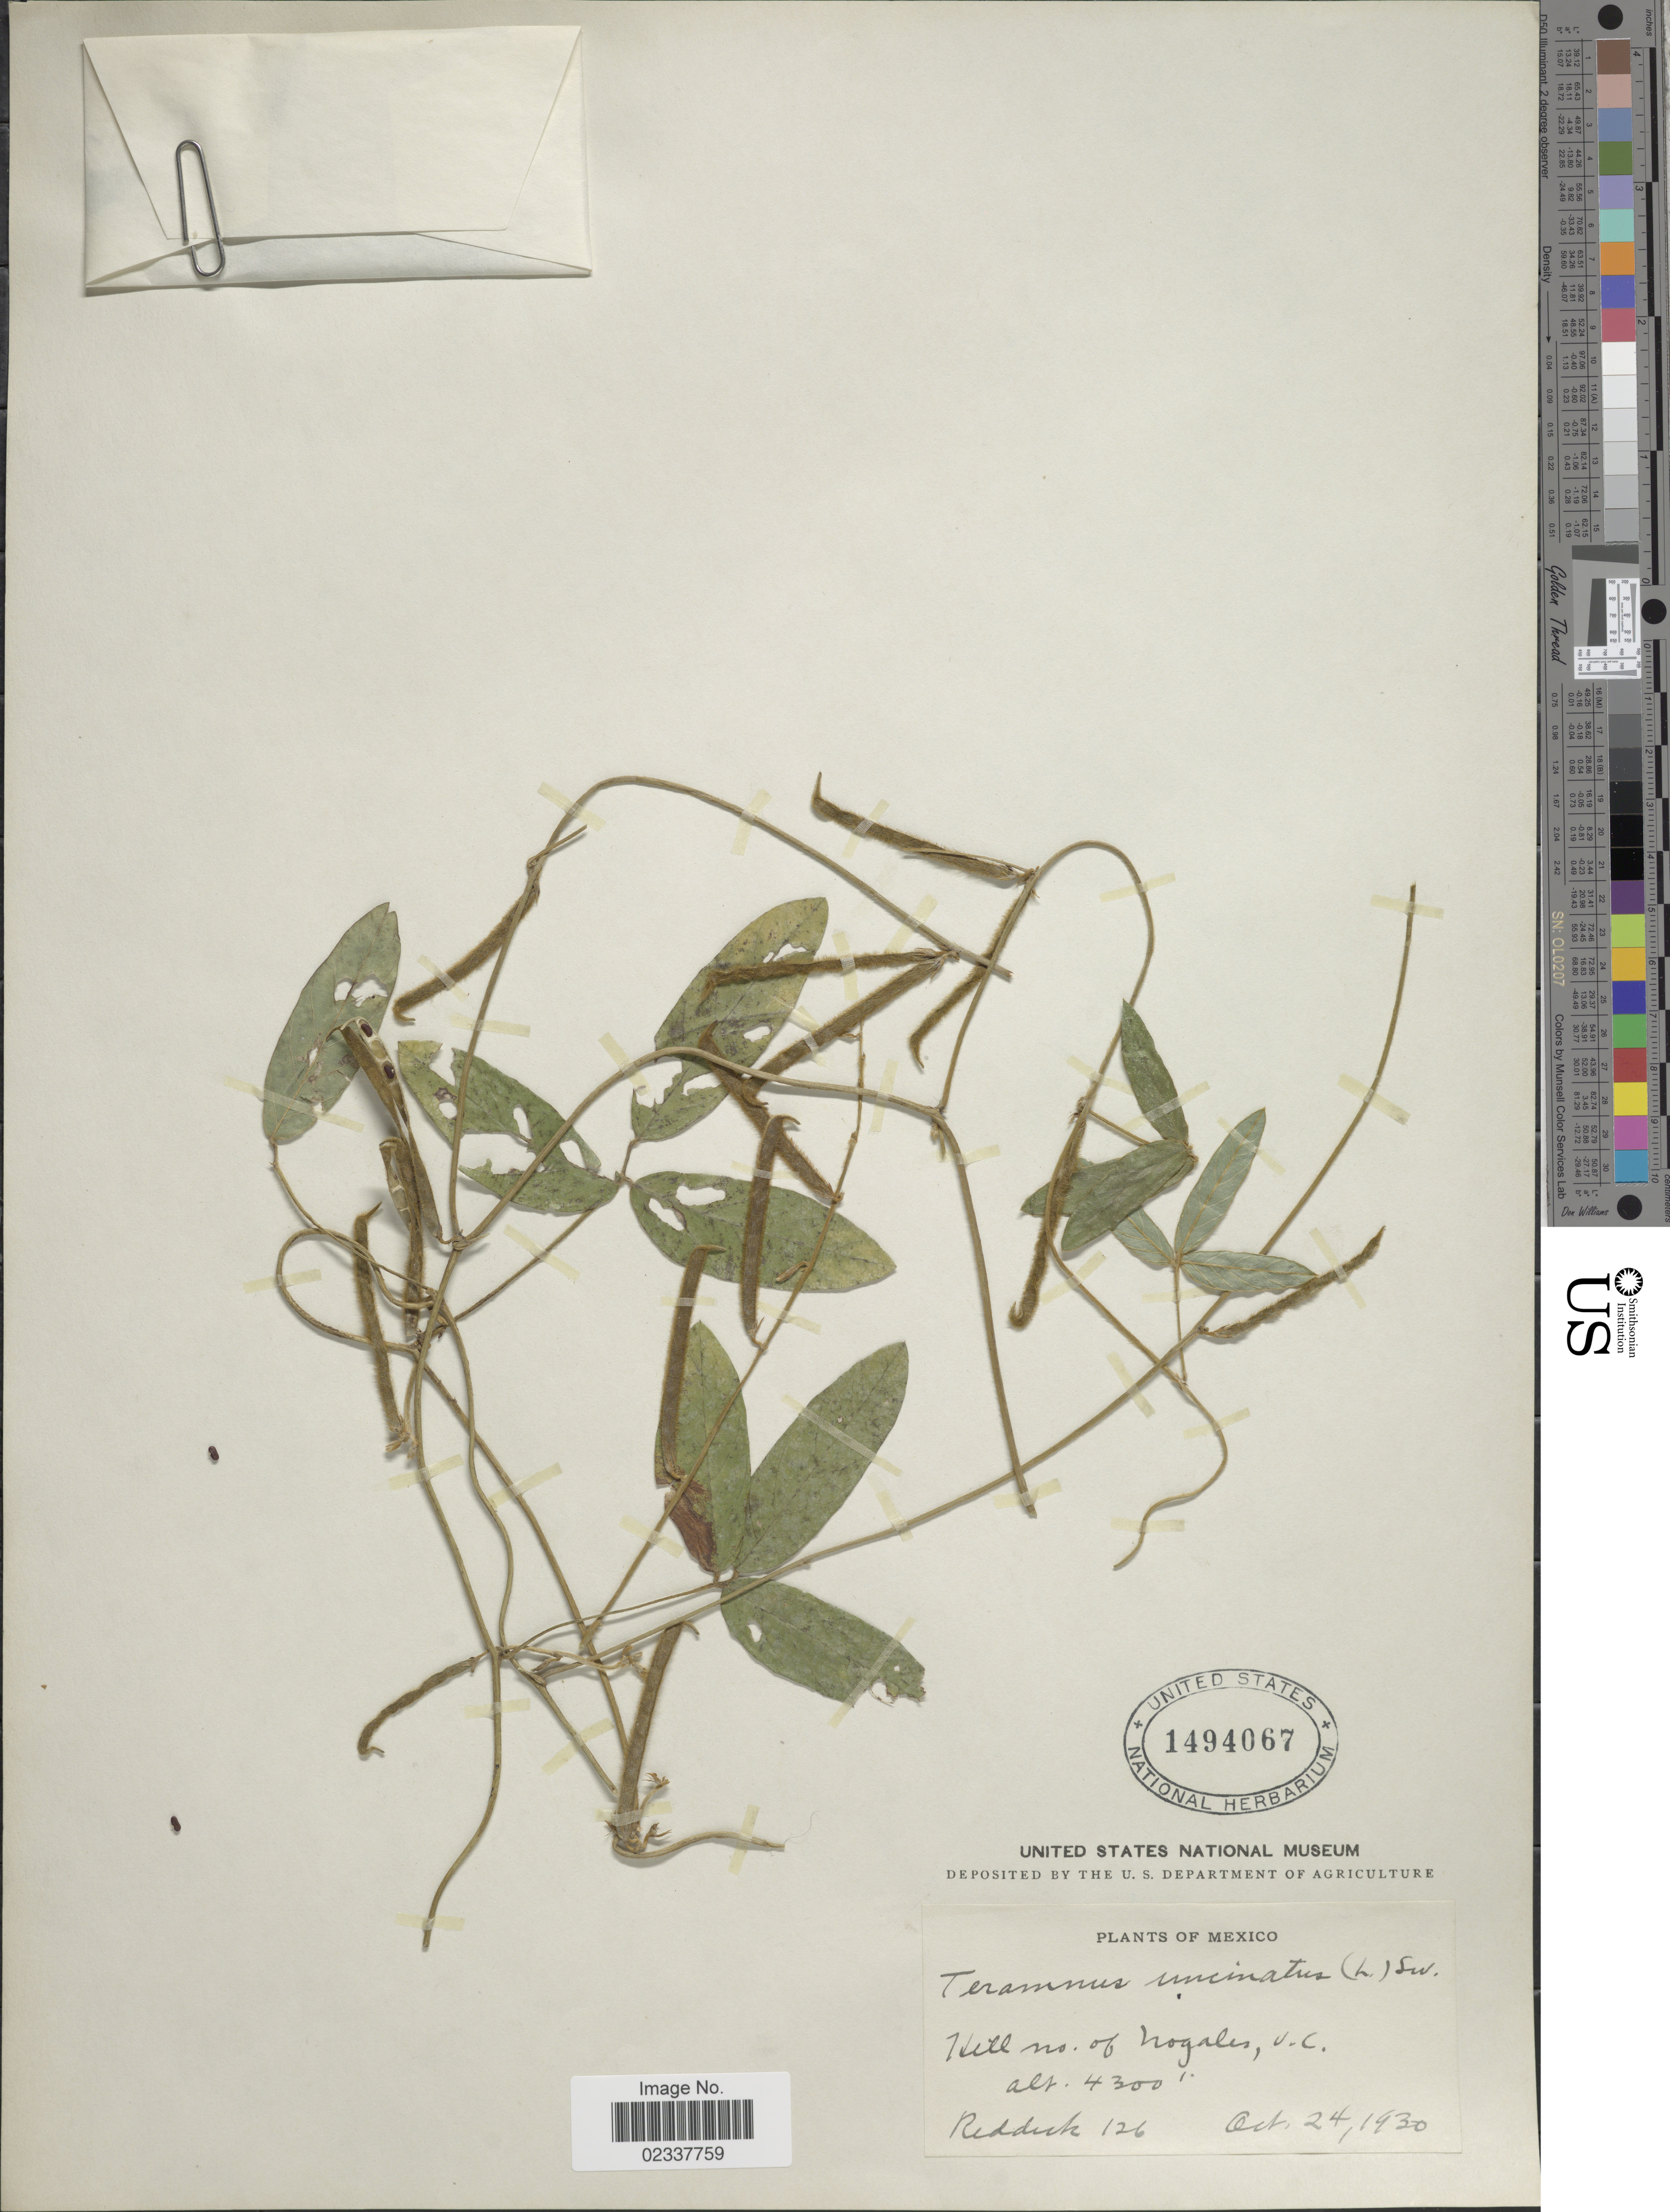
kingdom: Plantae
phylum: Tracheophyta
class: Magnoliopsida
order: Fabales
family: Fabaceae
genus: Teramnus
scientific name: Teramnus uncinatus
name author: (L.) Sw.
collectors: Reddick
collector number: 126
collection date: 1930-10-24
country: Mexico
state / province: Veracruz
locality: Hill no of Nogales, V.C.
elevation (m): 1311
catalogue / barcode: US 1494067